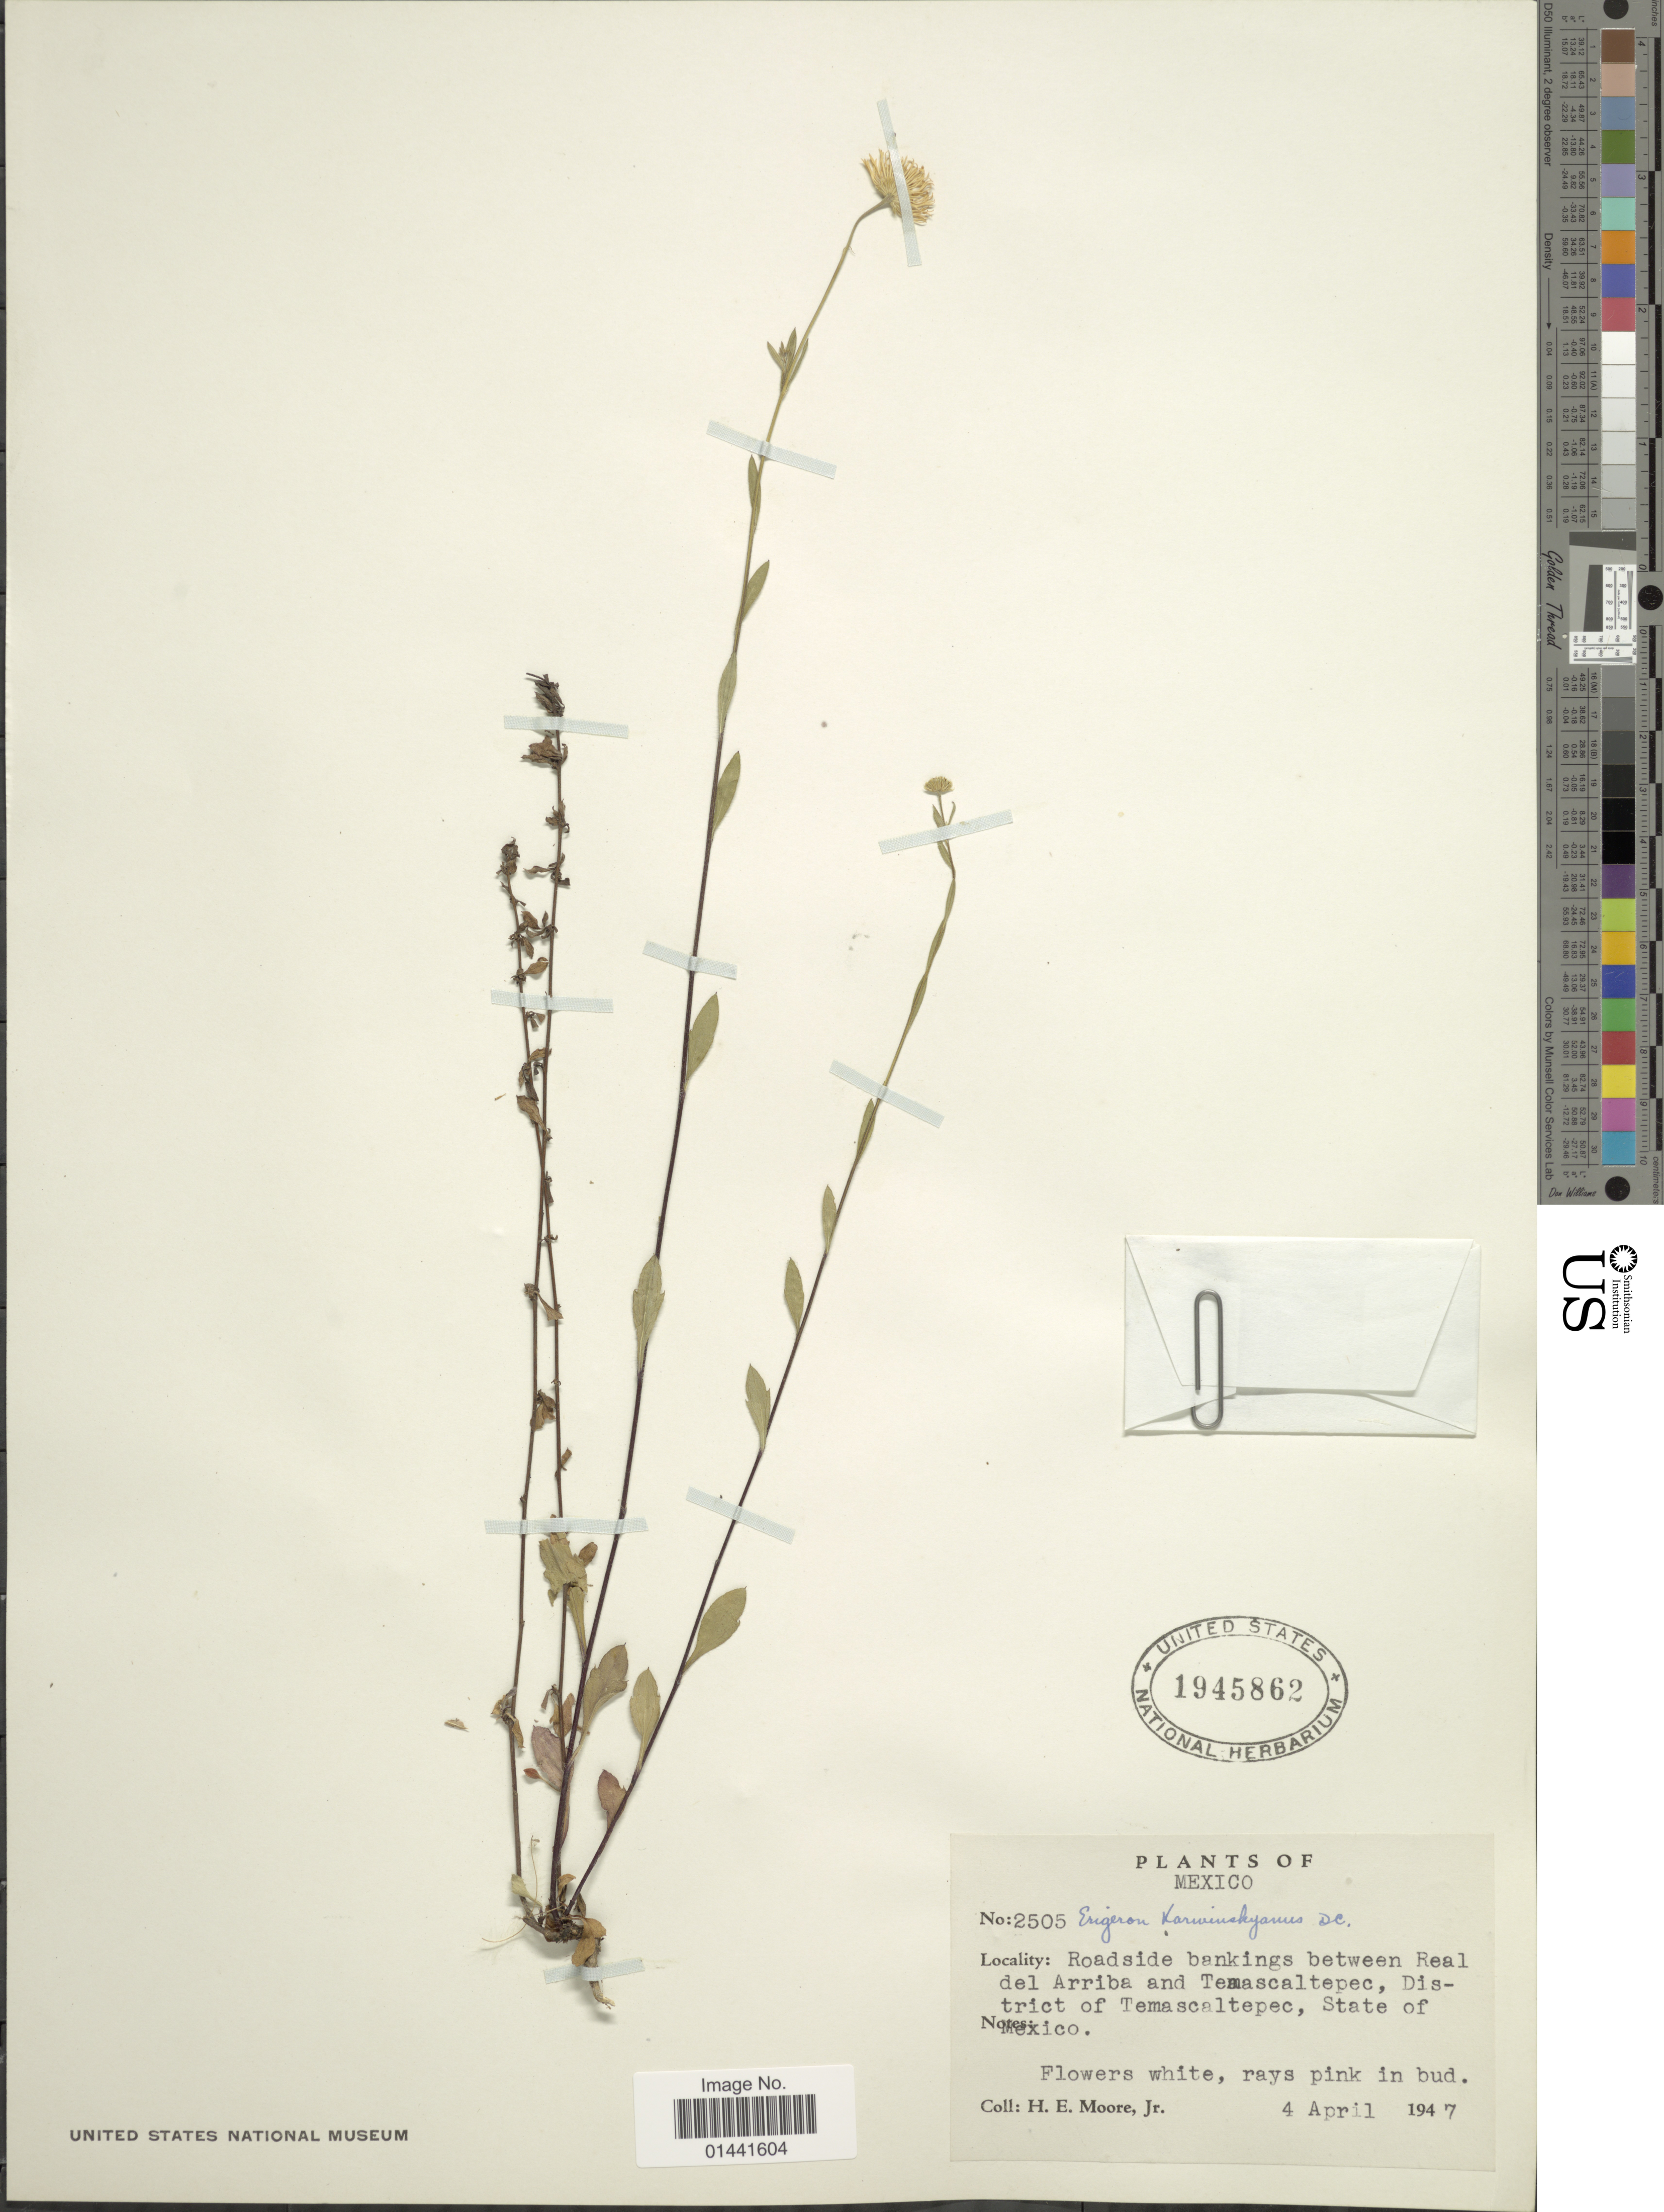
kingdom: Plantae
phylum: Tracheophyta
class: Magnoliopsida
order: Asterales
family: Asteraceae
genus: Erigeron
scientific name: Erigeron karvinskianus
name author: DC.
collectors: H. Moore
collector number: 2505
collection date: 1947-04-04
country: Mexico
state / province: México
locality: Roadside bankings between Real del Arriba and Temascaltepec, District of Temascaltepec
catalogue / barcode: US 1945862